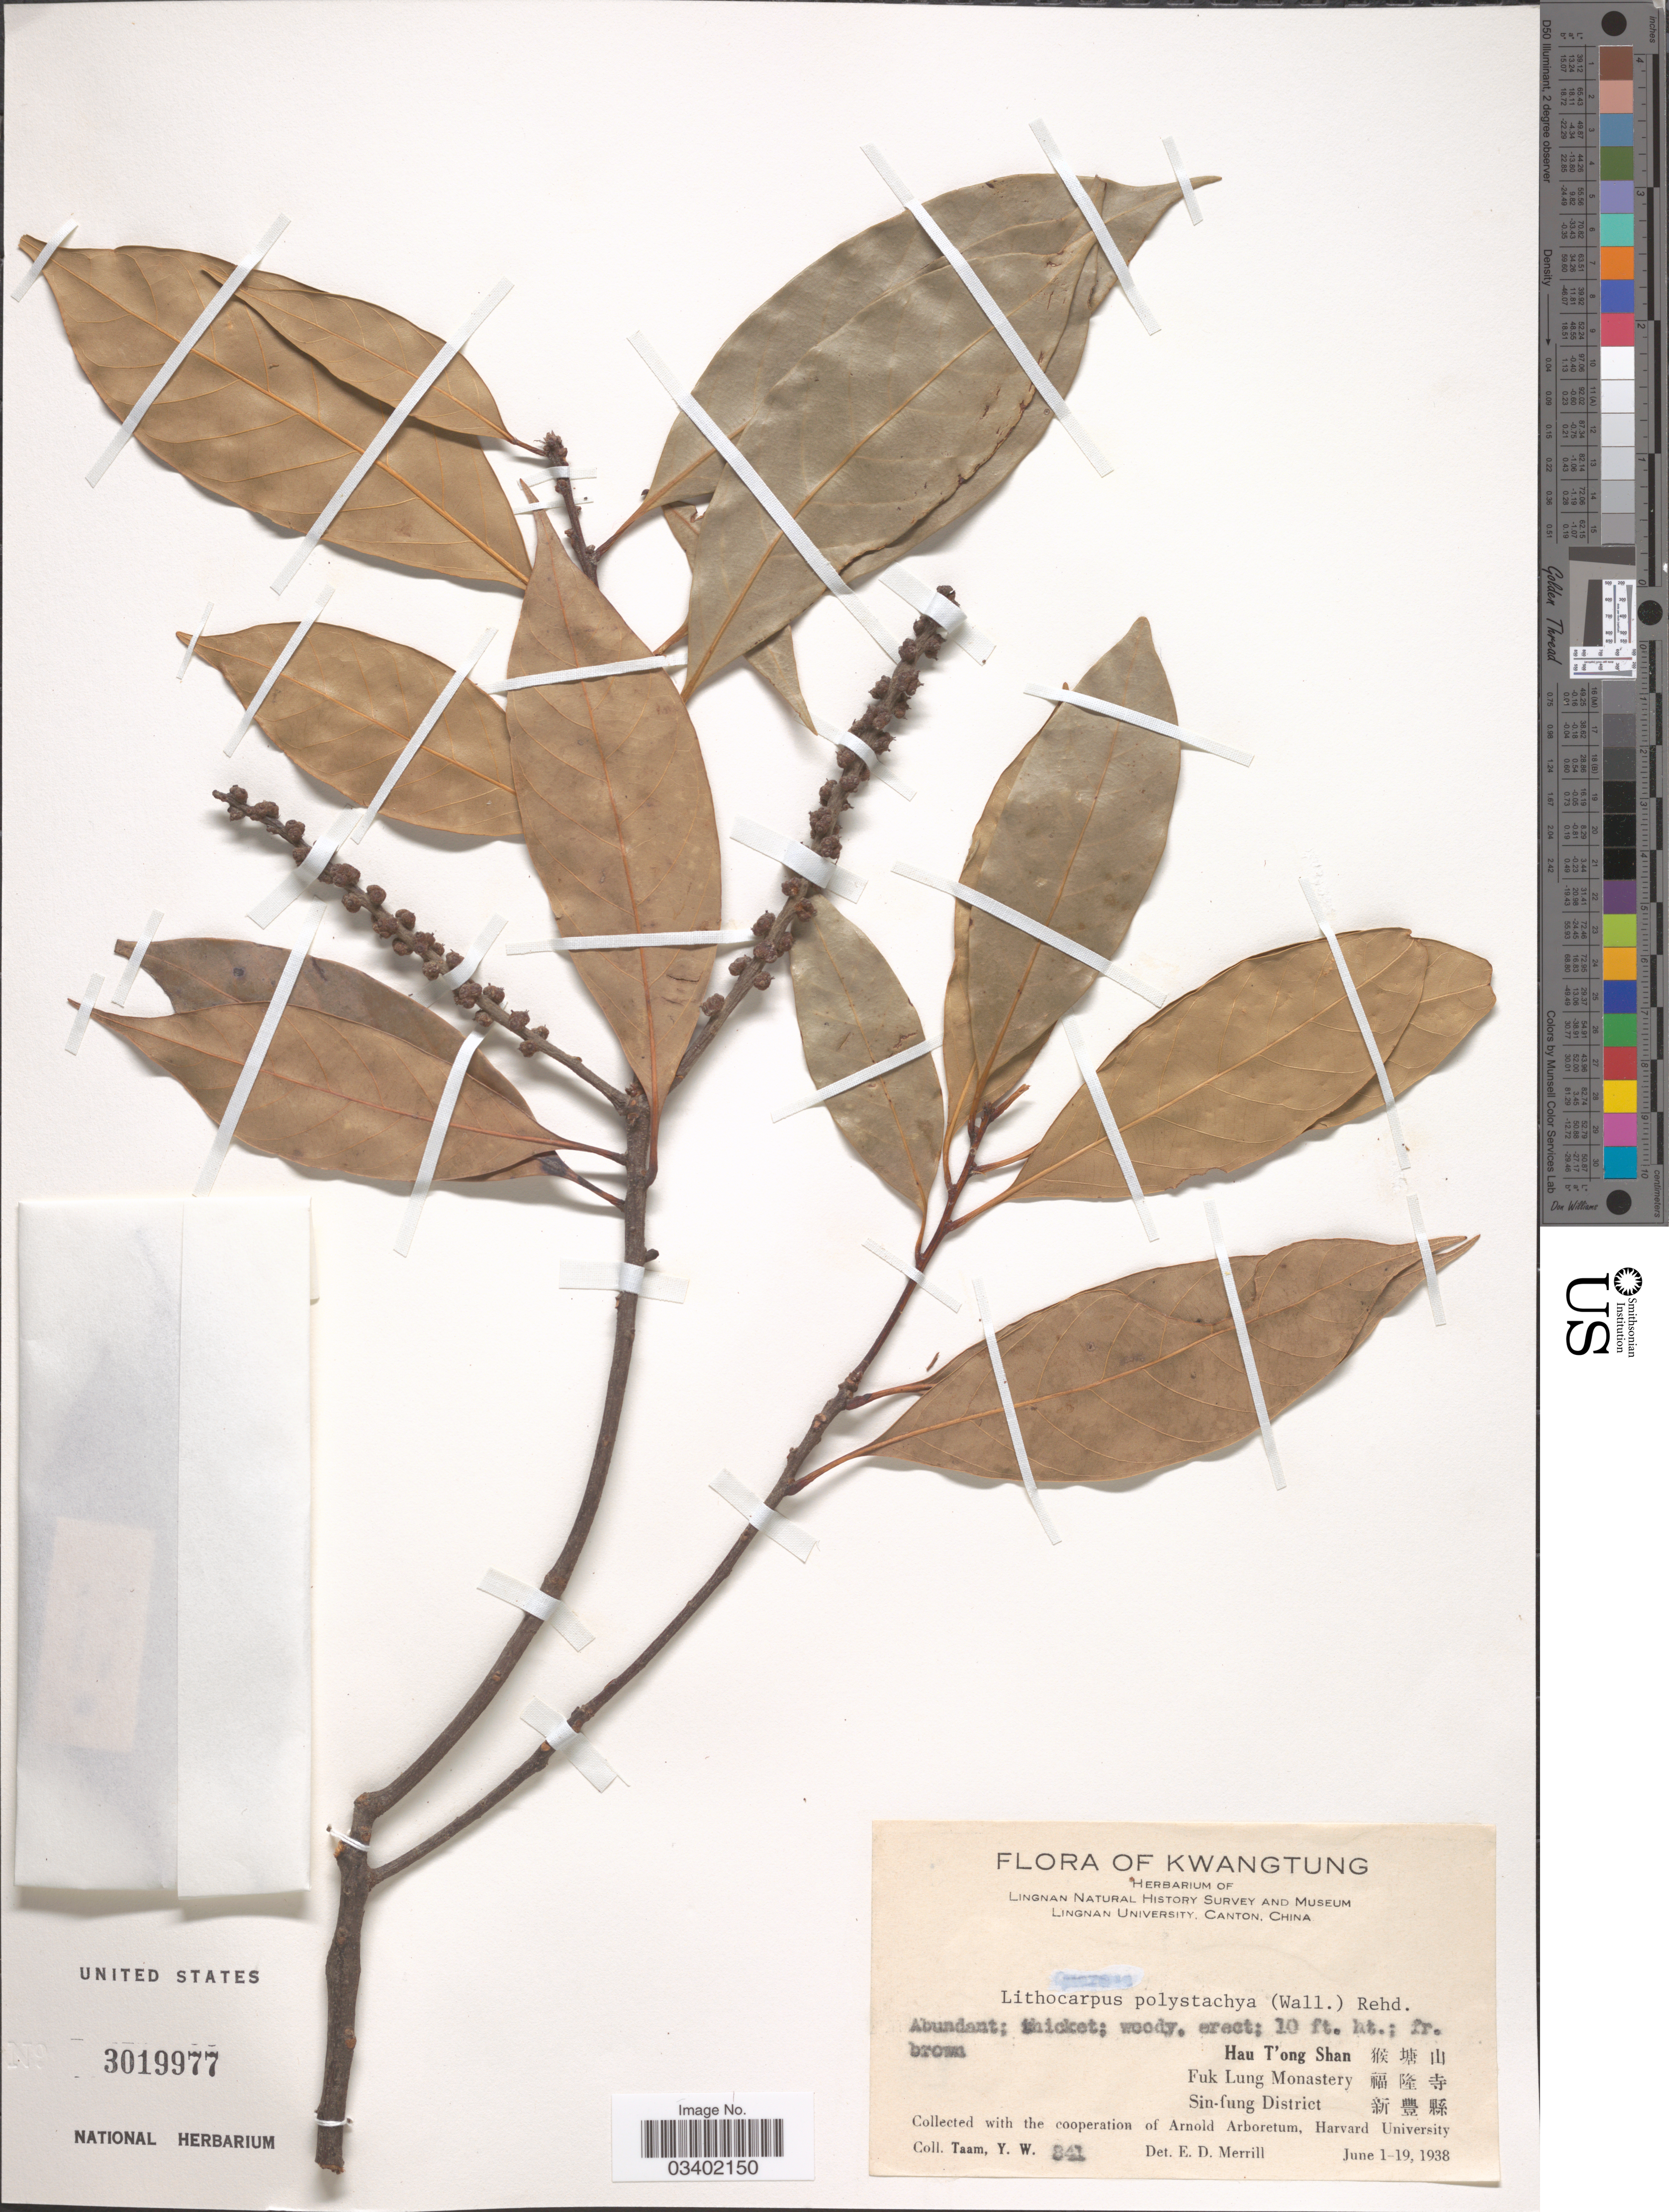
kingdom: Plantae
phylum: Tracheophyta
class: Magnoliopsida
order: Fagales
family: Fagaceae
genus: Lithocarpus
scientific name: Lithocarpus polystachyus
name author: (Wall. ex A. DC.) Rehder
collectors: Y. W. Taam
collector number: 841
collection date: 1938-06-01/1938-06-19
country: China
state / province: Guangdong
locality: Kwangtung. Hau T'ong Shan X. Fuk Lung Monastery X. Sin-fung District X.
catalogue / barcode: US 3019977